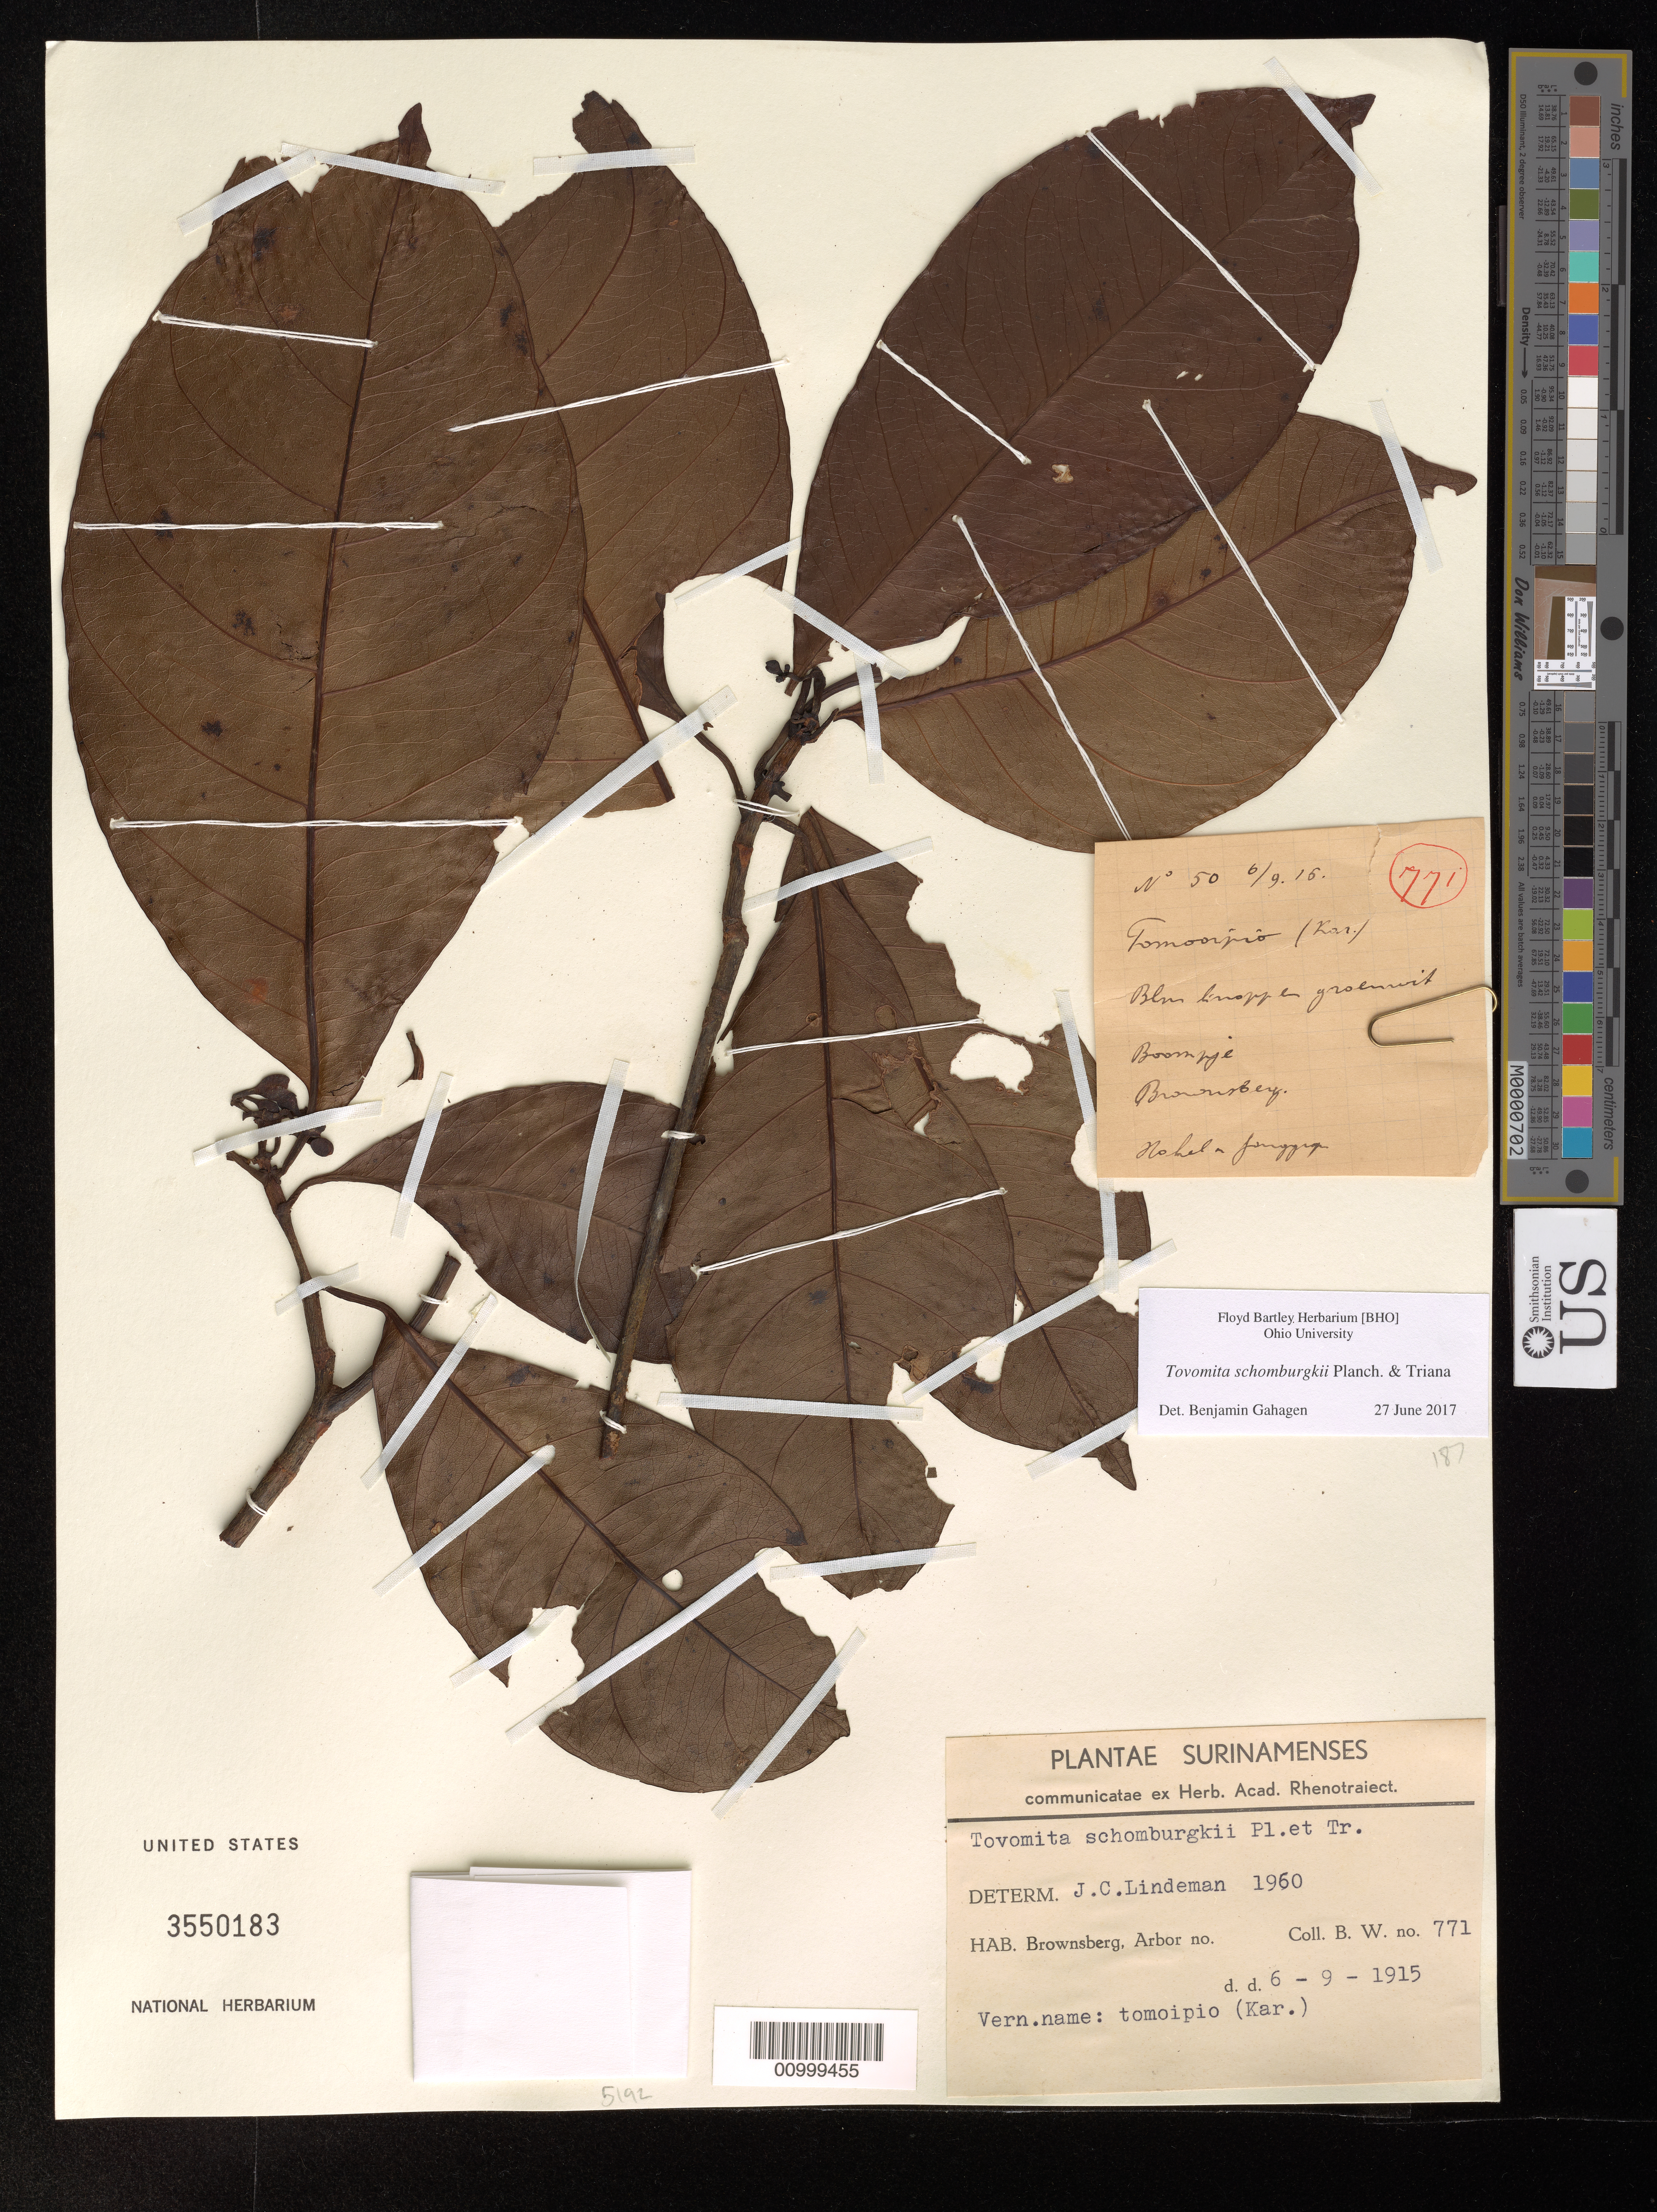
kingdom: Plantae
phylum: Tracheophyta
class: Magnoliopsida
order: Malpighiales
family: Clusiaceae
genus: Tovomita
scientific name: Tovomita schomburgkii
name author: Planch. & Triana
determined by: Lindeman, J. C.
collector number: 771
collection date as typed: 6-Sep-15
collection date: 1915-09-06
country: Suriname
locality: Brownsberg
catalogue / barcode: US 3550183